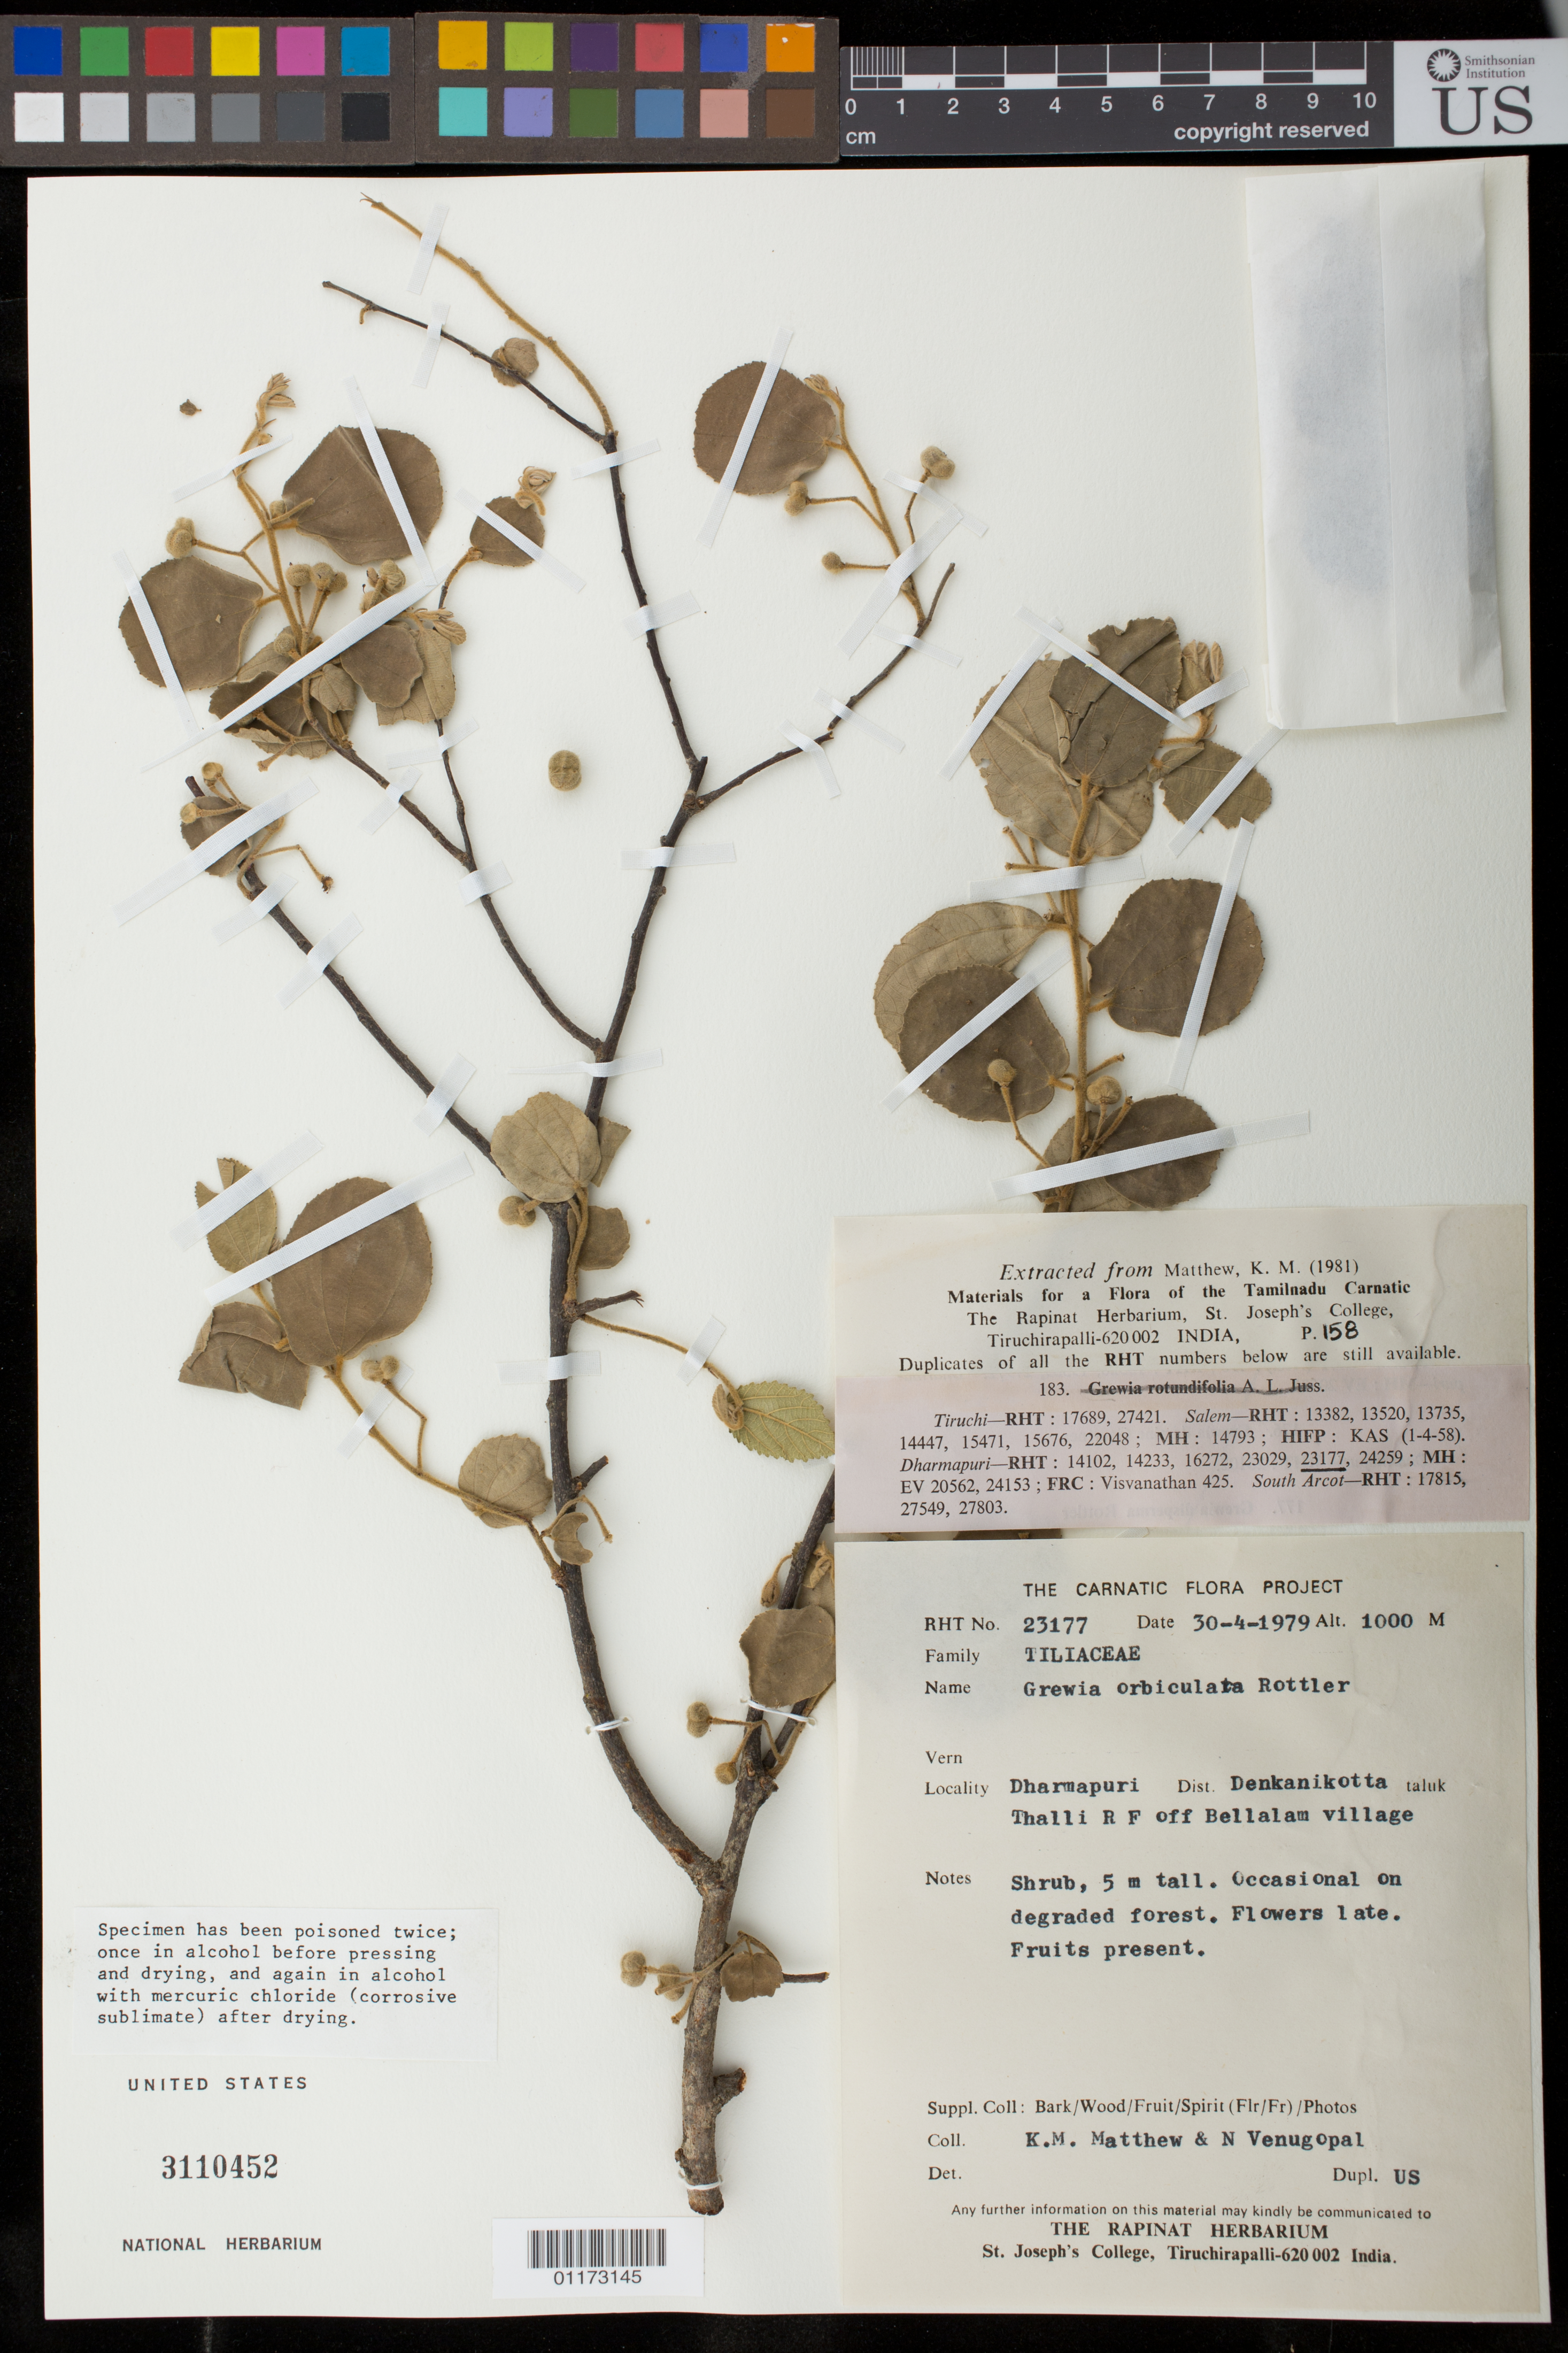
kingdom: Plantae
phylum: Tracheophyta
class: Magnoliopsida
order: Malvales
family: Malvaceae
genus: Grewia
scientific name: Grewia orbiculata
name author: Rottler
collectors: K. M. Matthew & N. Venugopal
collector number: RHT 23177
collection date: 1979-04-30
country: India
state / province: Tamil Nadu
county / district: Dharmapuri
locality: Denkanikotta taluk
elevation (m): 1000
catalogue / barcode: US 3110452